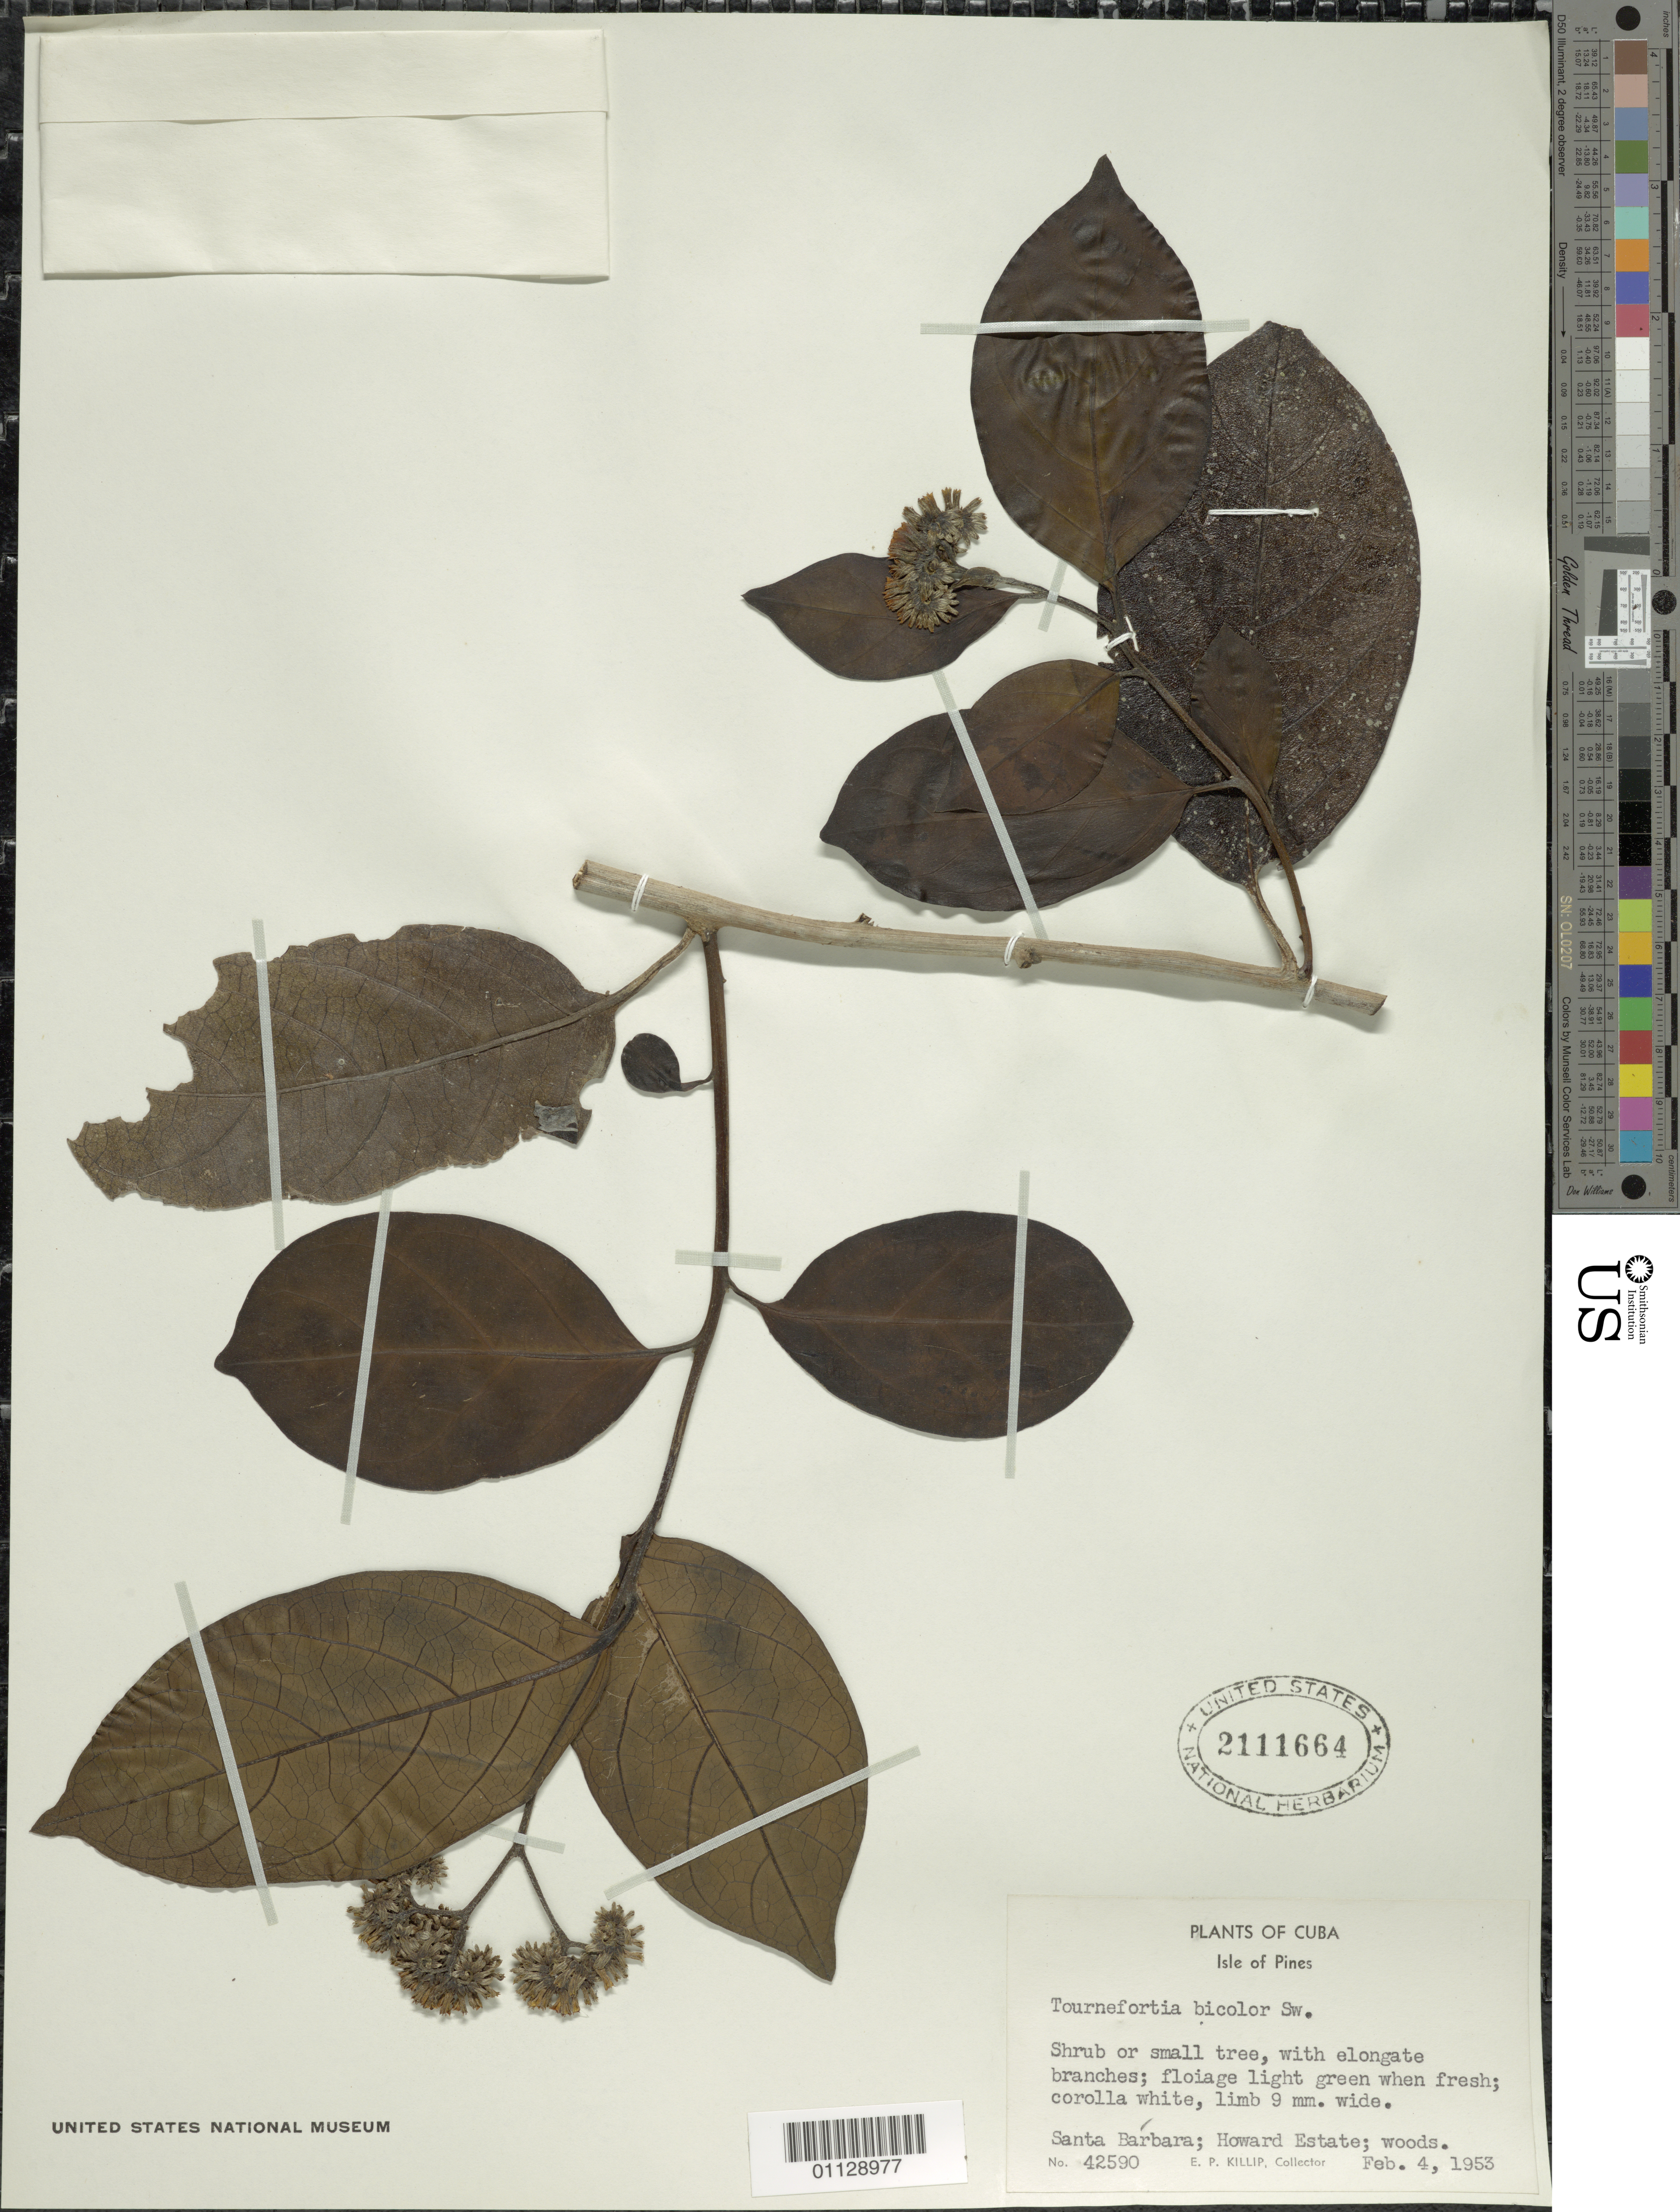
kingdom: Plantae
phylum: Tracheophyta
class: Magnoliopsida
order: Boraginales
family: Heliotropiaceae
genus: Tournefortia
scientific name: Tournefortia bicolor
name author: Sw.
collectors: E. P. Killip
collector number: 42590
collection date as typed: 04 Feb 1953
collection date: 1953-02-04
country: Cuba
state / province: Isla de la Juventud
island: Isla de la Juventud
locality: Santa Barbara; Howard Estate; woods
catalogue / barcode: US 2111664